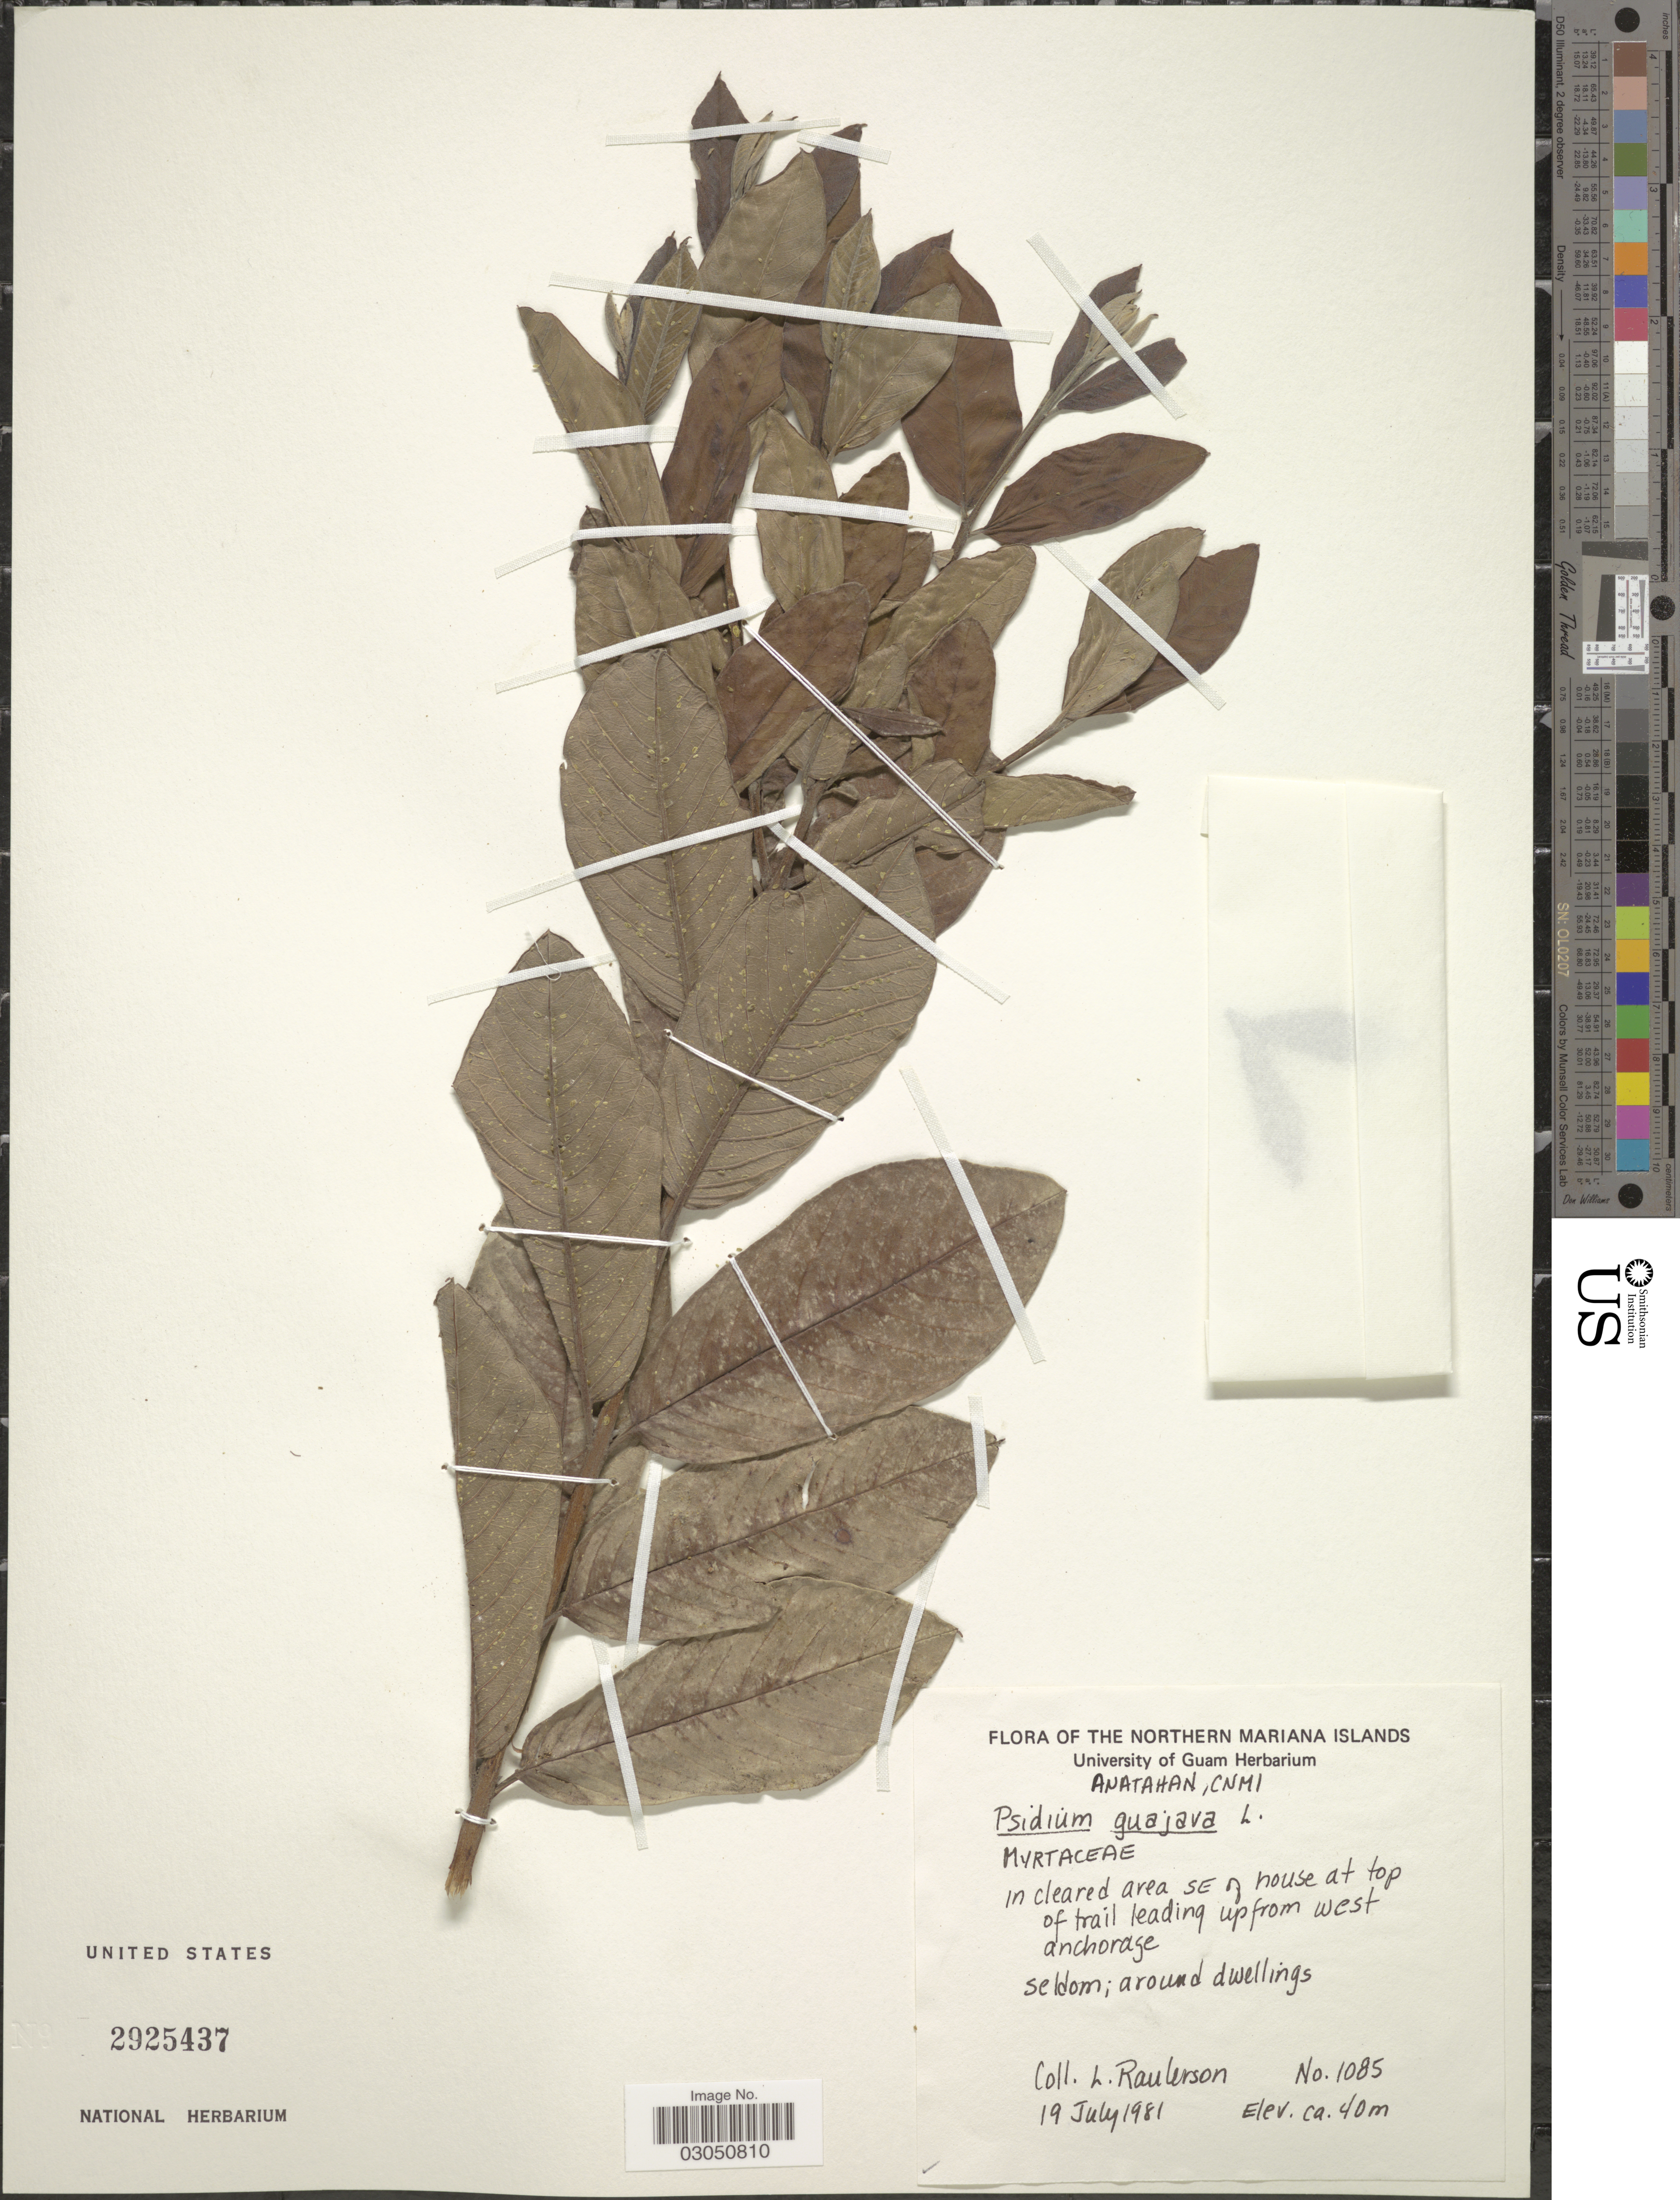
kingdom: Plantae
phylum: Tracheophyta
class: Magnoliopsida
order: Myrtales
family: Myrtaceae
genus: Psidium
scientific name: Psidium guajava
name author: L.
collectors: L. Raulerson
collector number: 1085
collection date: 1981-07-19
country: Northern Mariana Islands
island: Anatahan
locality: In cleared area SE of house at top of trail leading up from west anchorage.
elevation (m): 40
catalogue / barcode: US 2925437